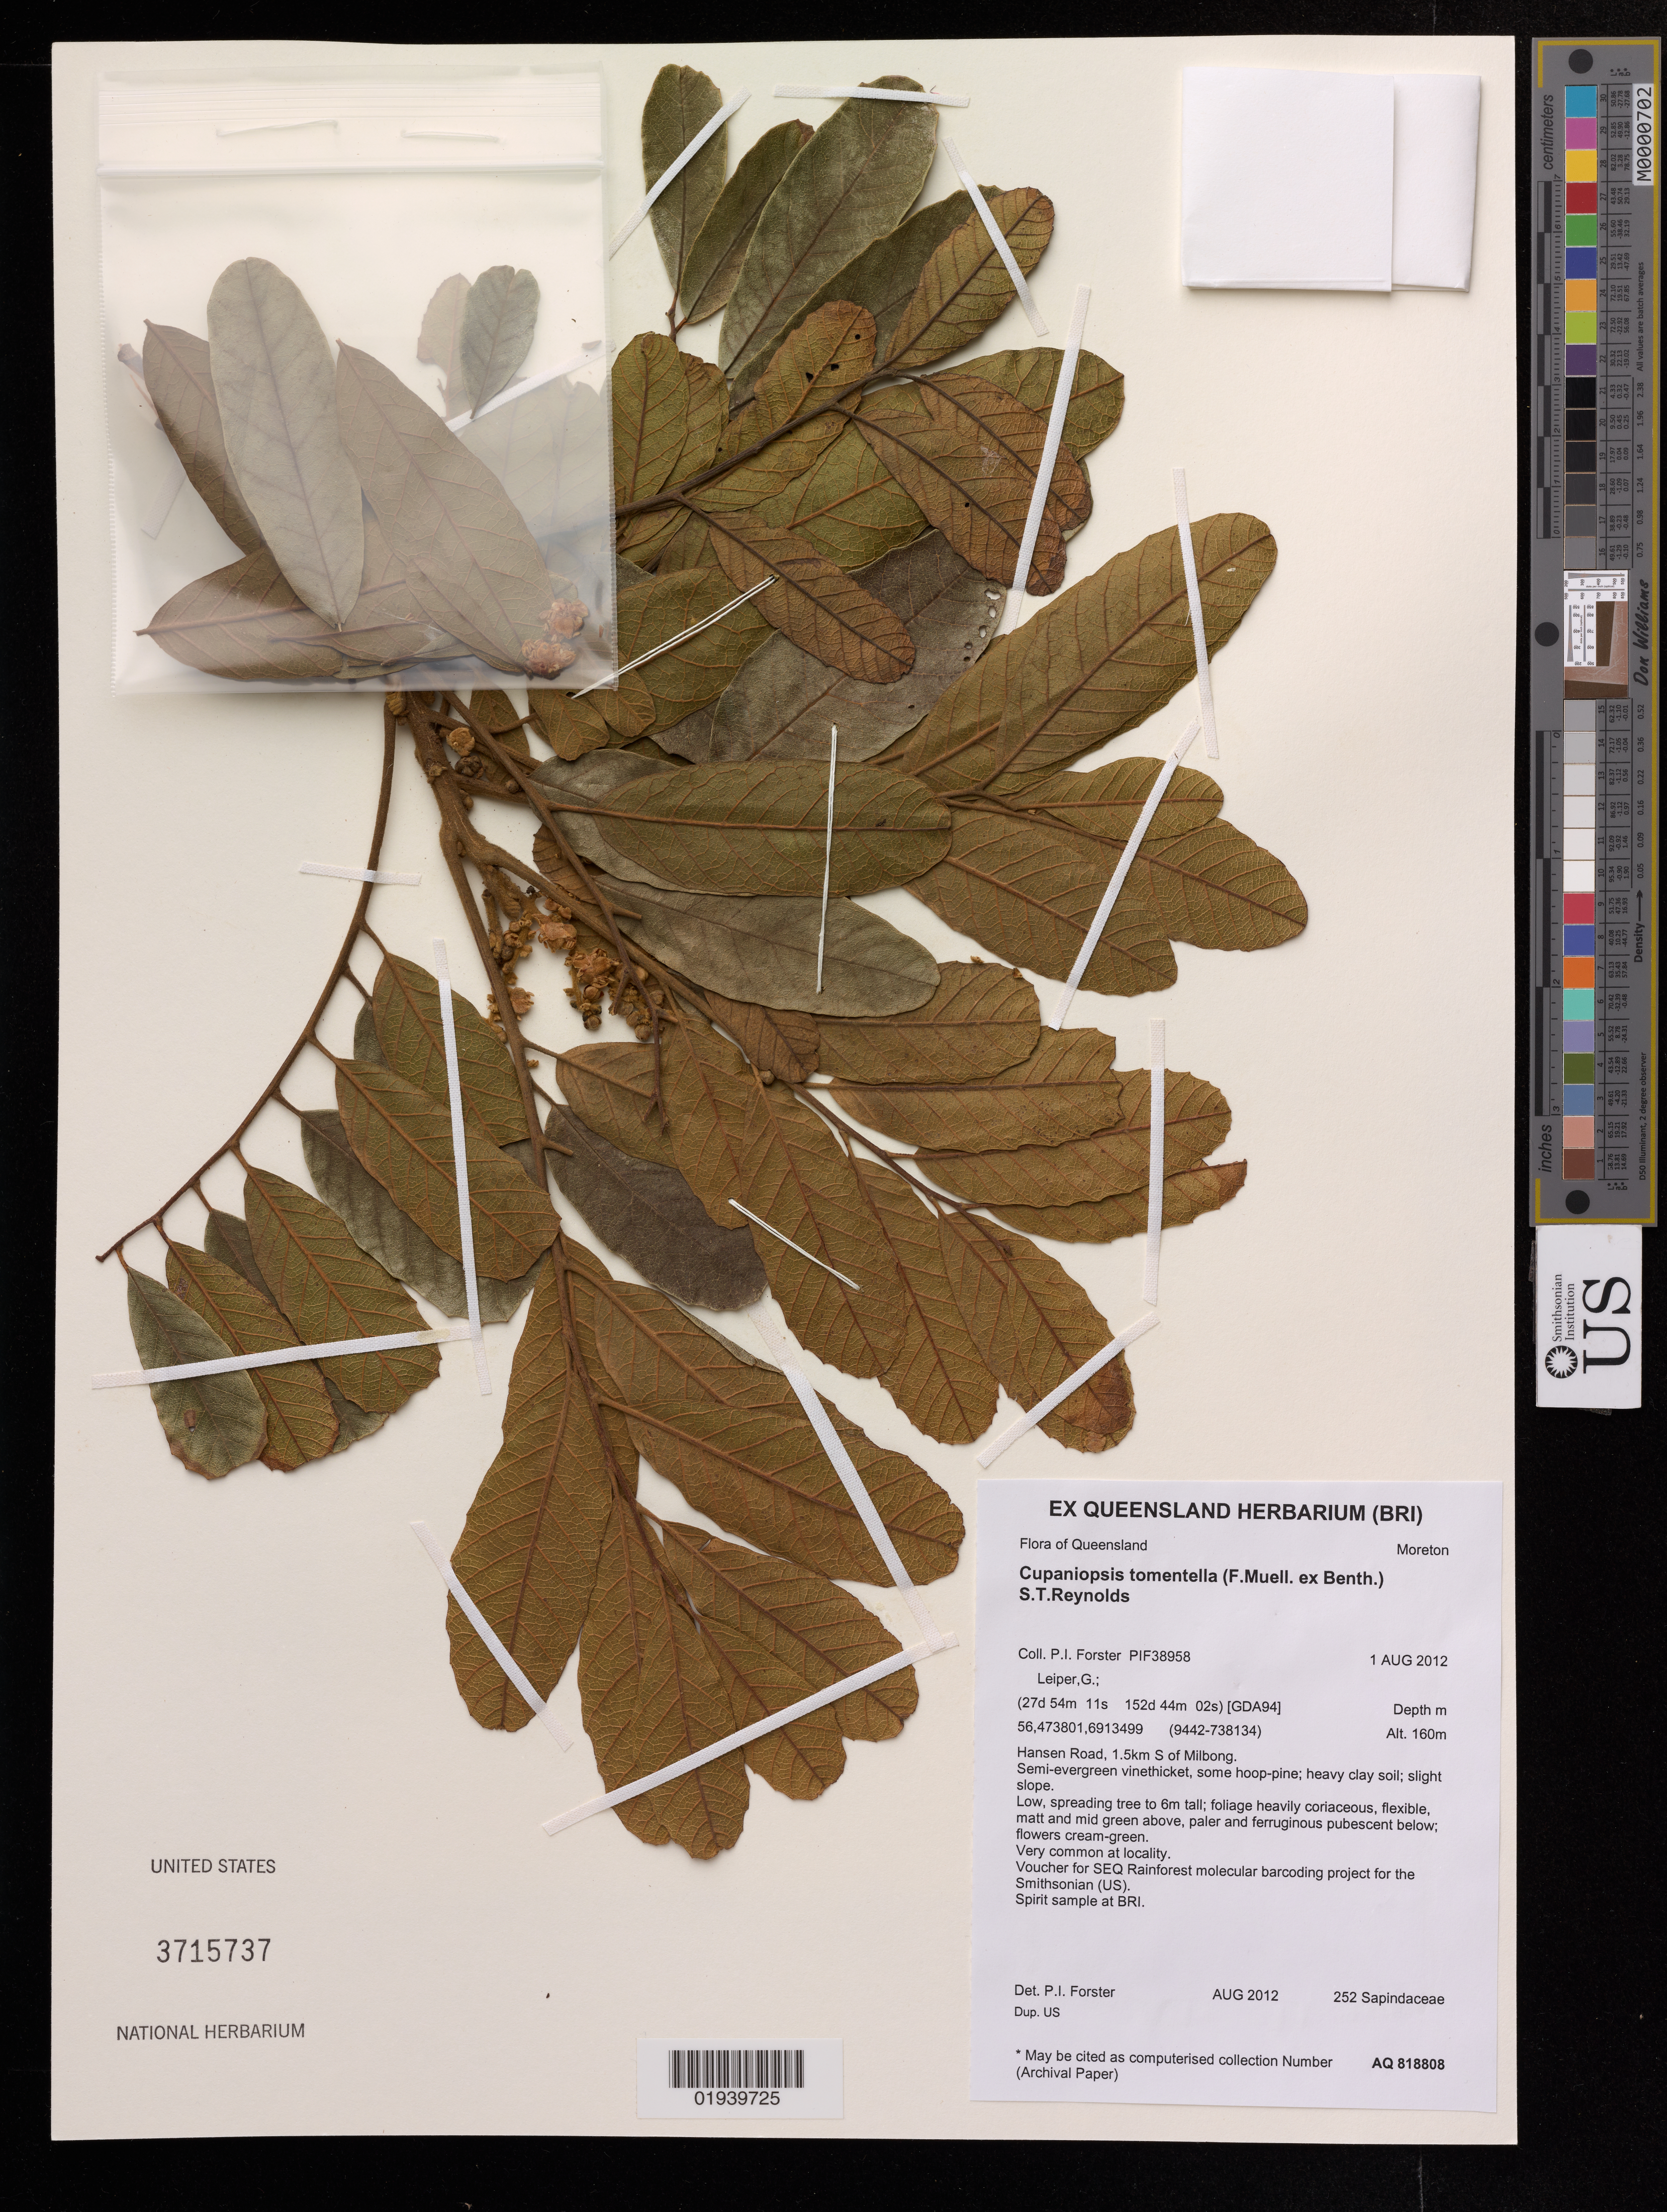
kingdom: Plantae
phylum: Tracheophyta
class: Magnoliopsida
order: Sapindales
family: Sapindaceae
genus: Cupaniopsis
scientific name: Cupaniopsis tomentella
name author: (F. Muell. ex Benth.) S. T. Reynolds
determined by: Forster, Paul I.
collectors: P. I. Forster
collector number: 38958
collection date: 2012-08-01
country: Australia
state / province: Queensland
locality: Moreton. Hansen Road, 1.5 km S of Milbong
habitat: Semi-evergreen vinethicket, some hoop-pine; heavy clay soil; slight slope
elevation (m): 160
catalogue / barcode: US 3715737